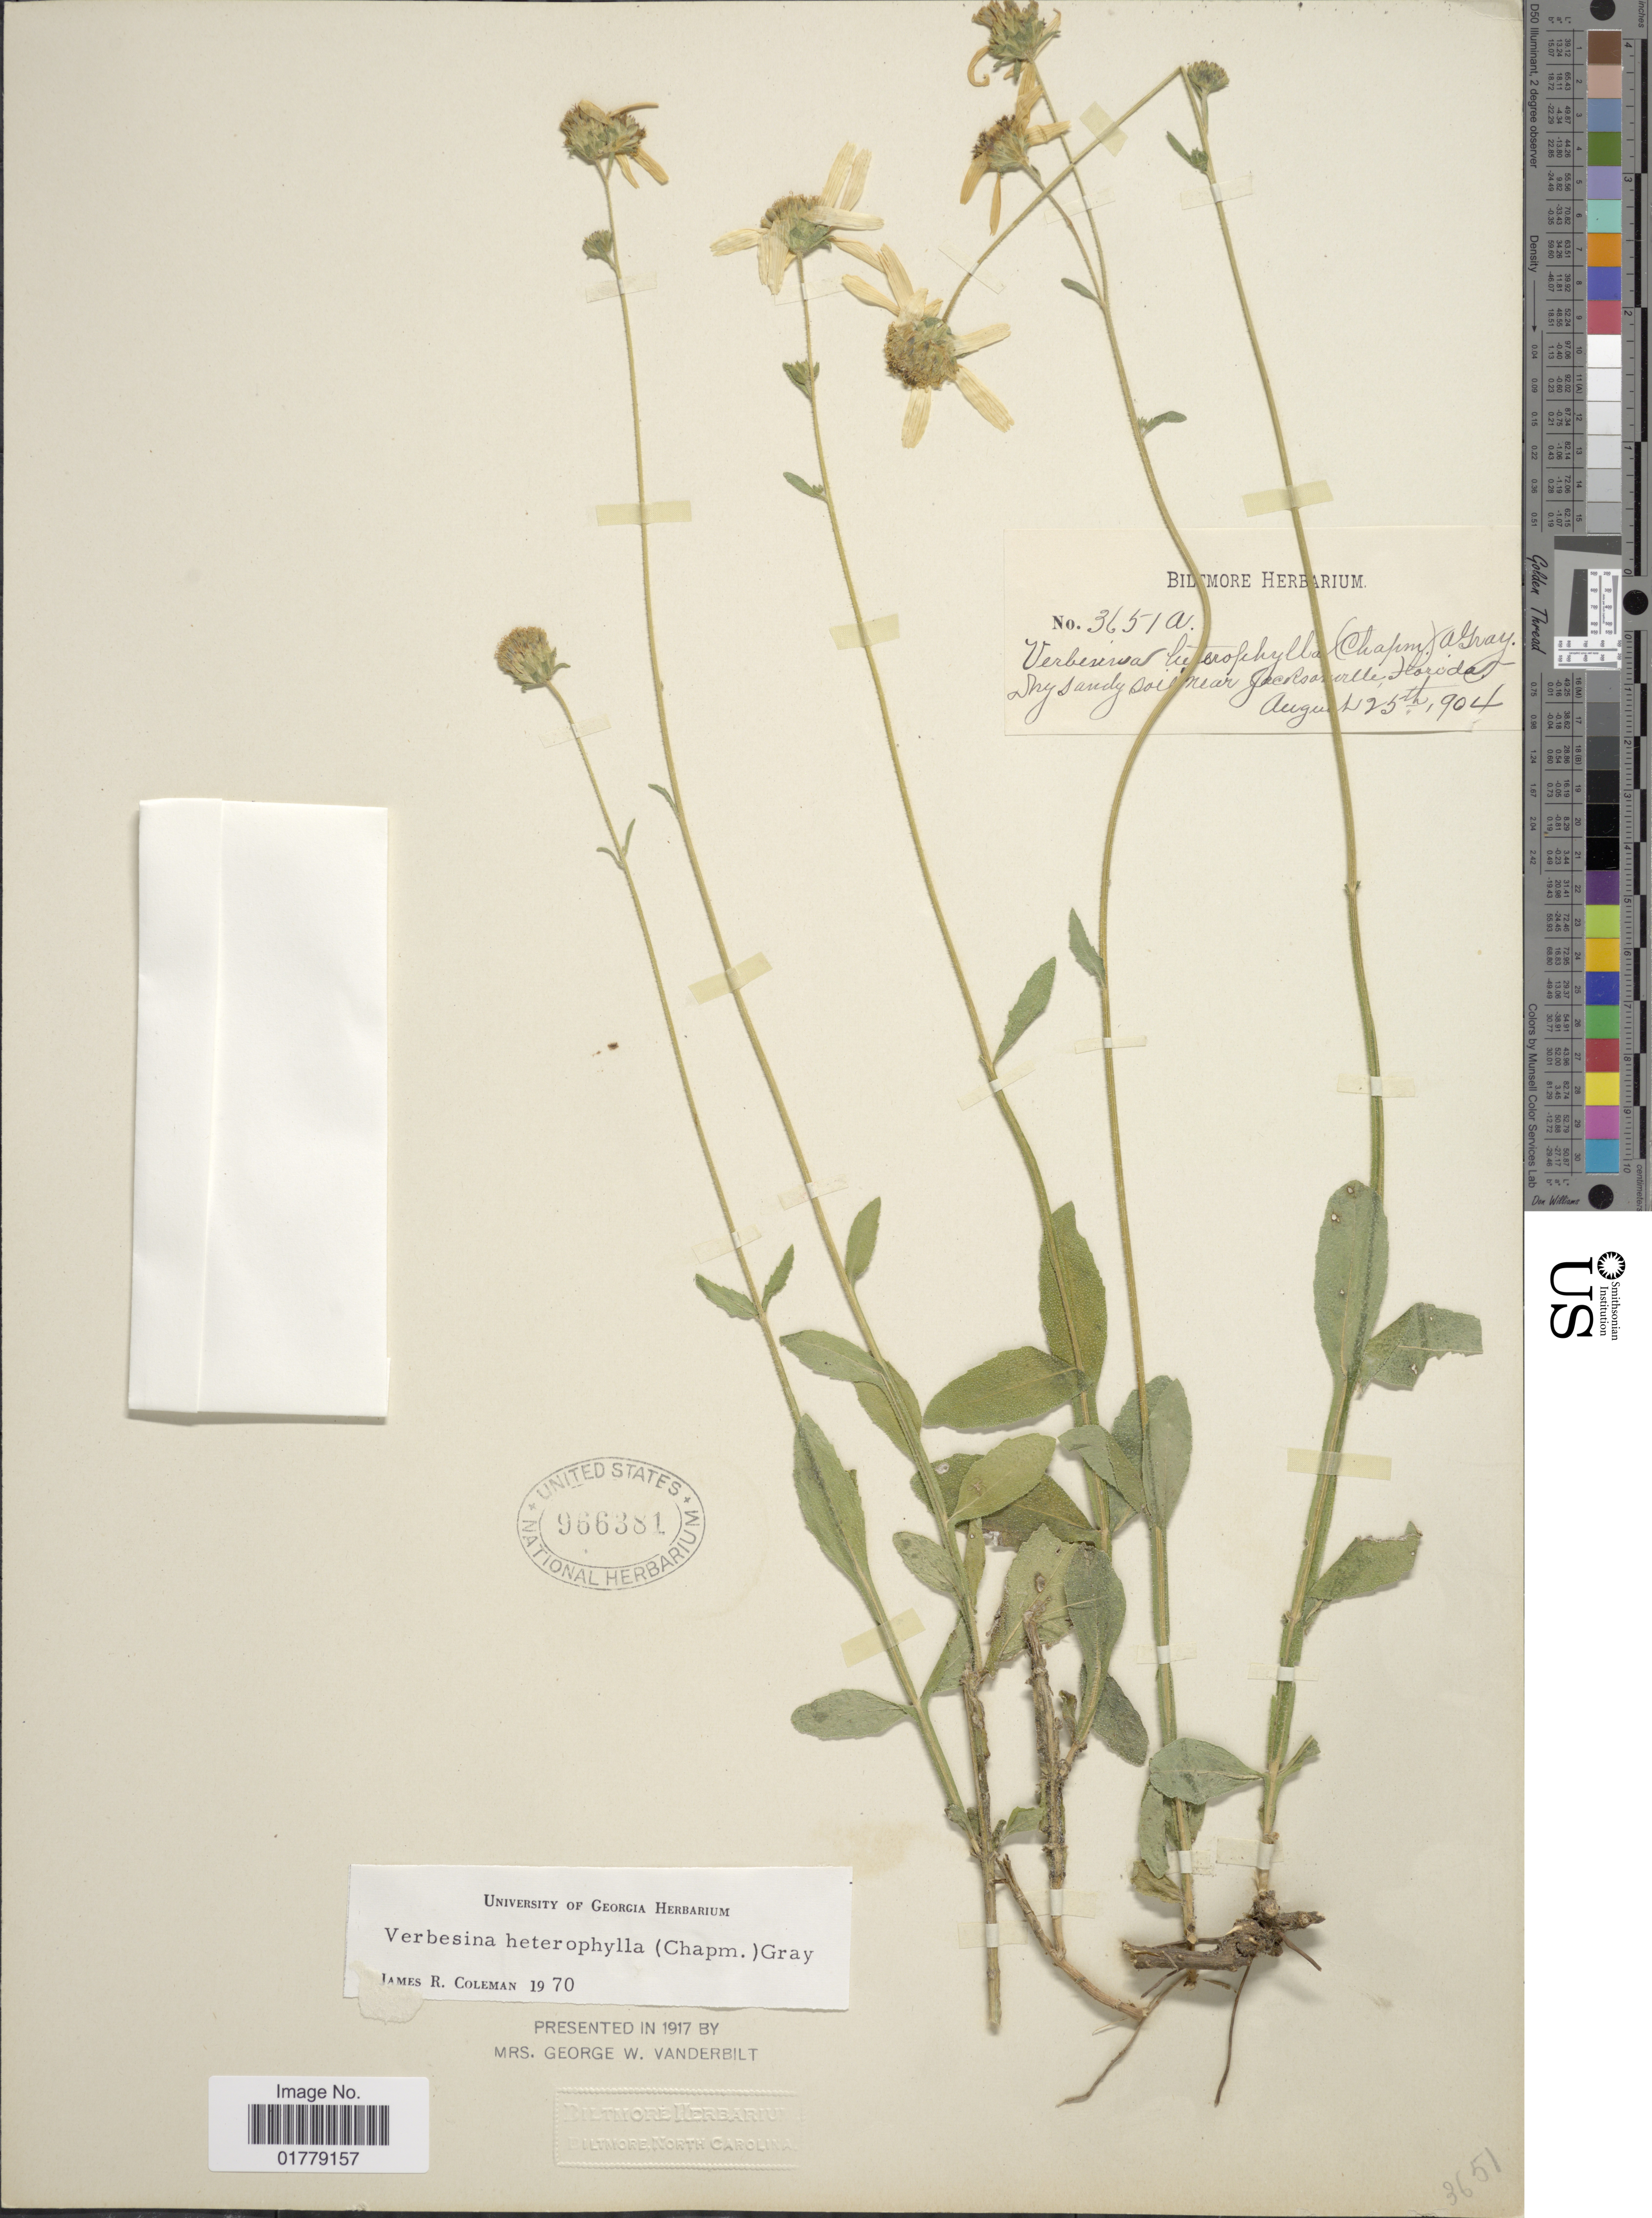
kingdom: Plantae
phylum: Tracheophyta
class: Magnoliopsida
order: Asterales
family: Asteraceae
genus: Verbesina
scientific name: Verbesina heterophylla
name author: A. Gray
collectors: ex herb. Biltmore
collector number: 3651a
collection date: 1904-08-25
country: United States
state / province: Florida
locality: Dry sandy soil near Jacksonsville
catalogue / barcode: US 966381